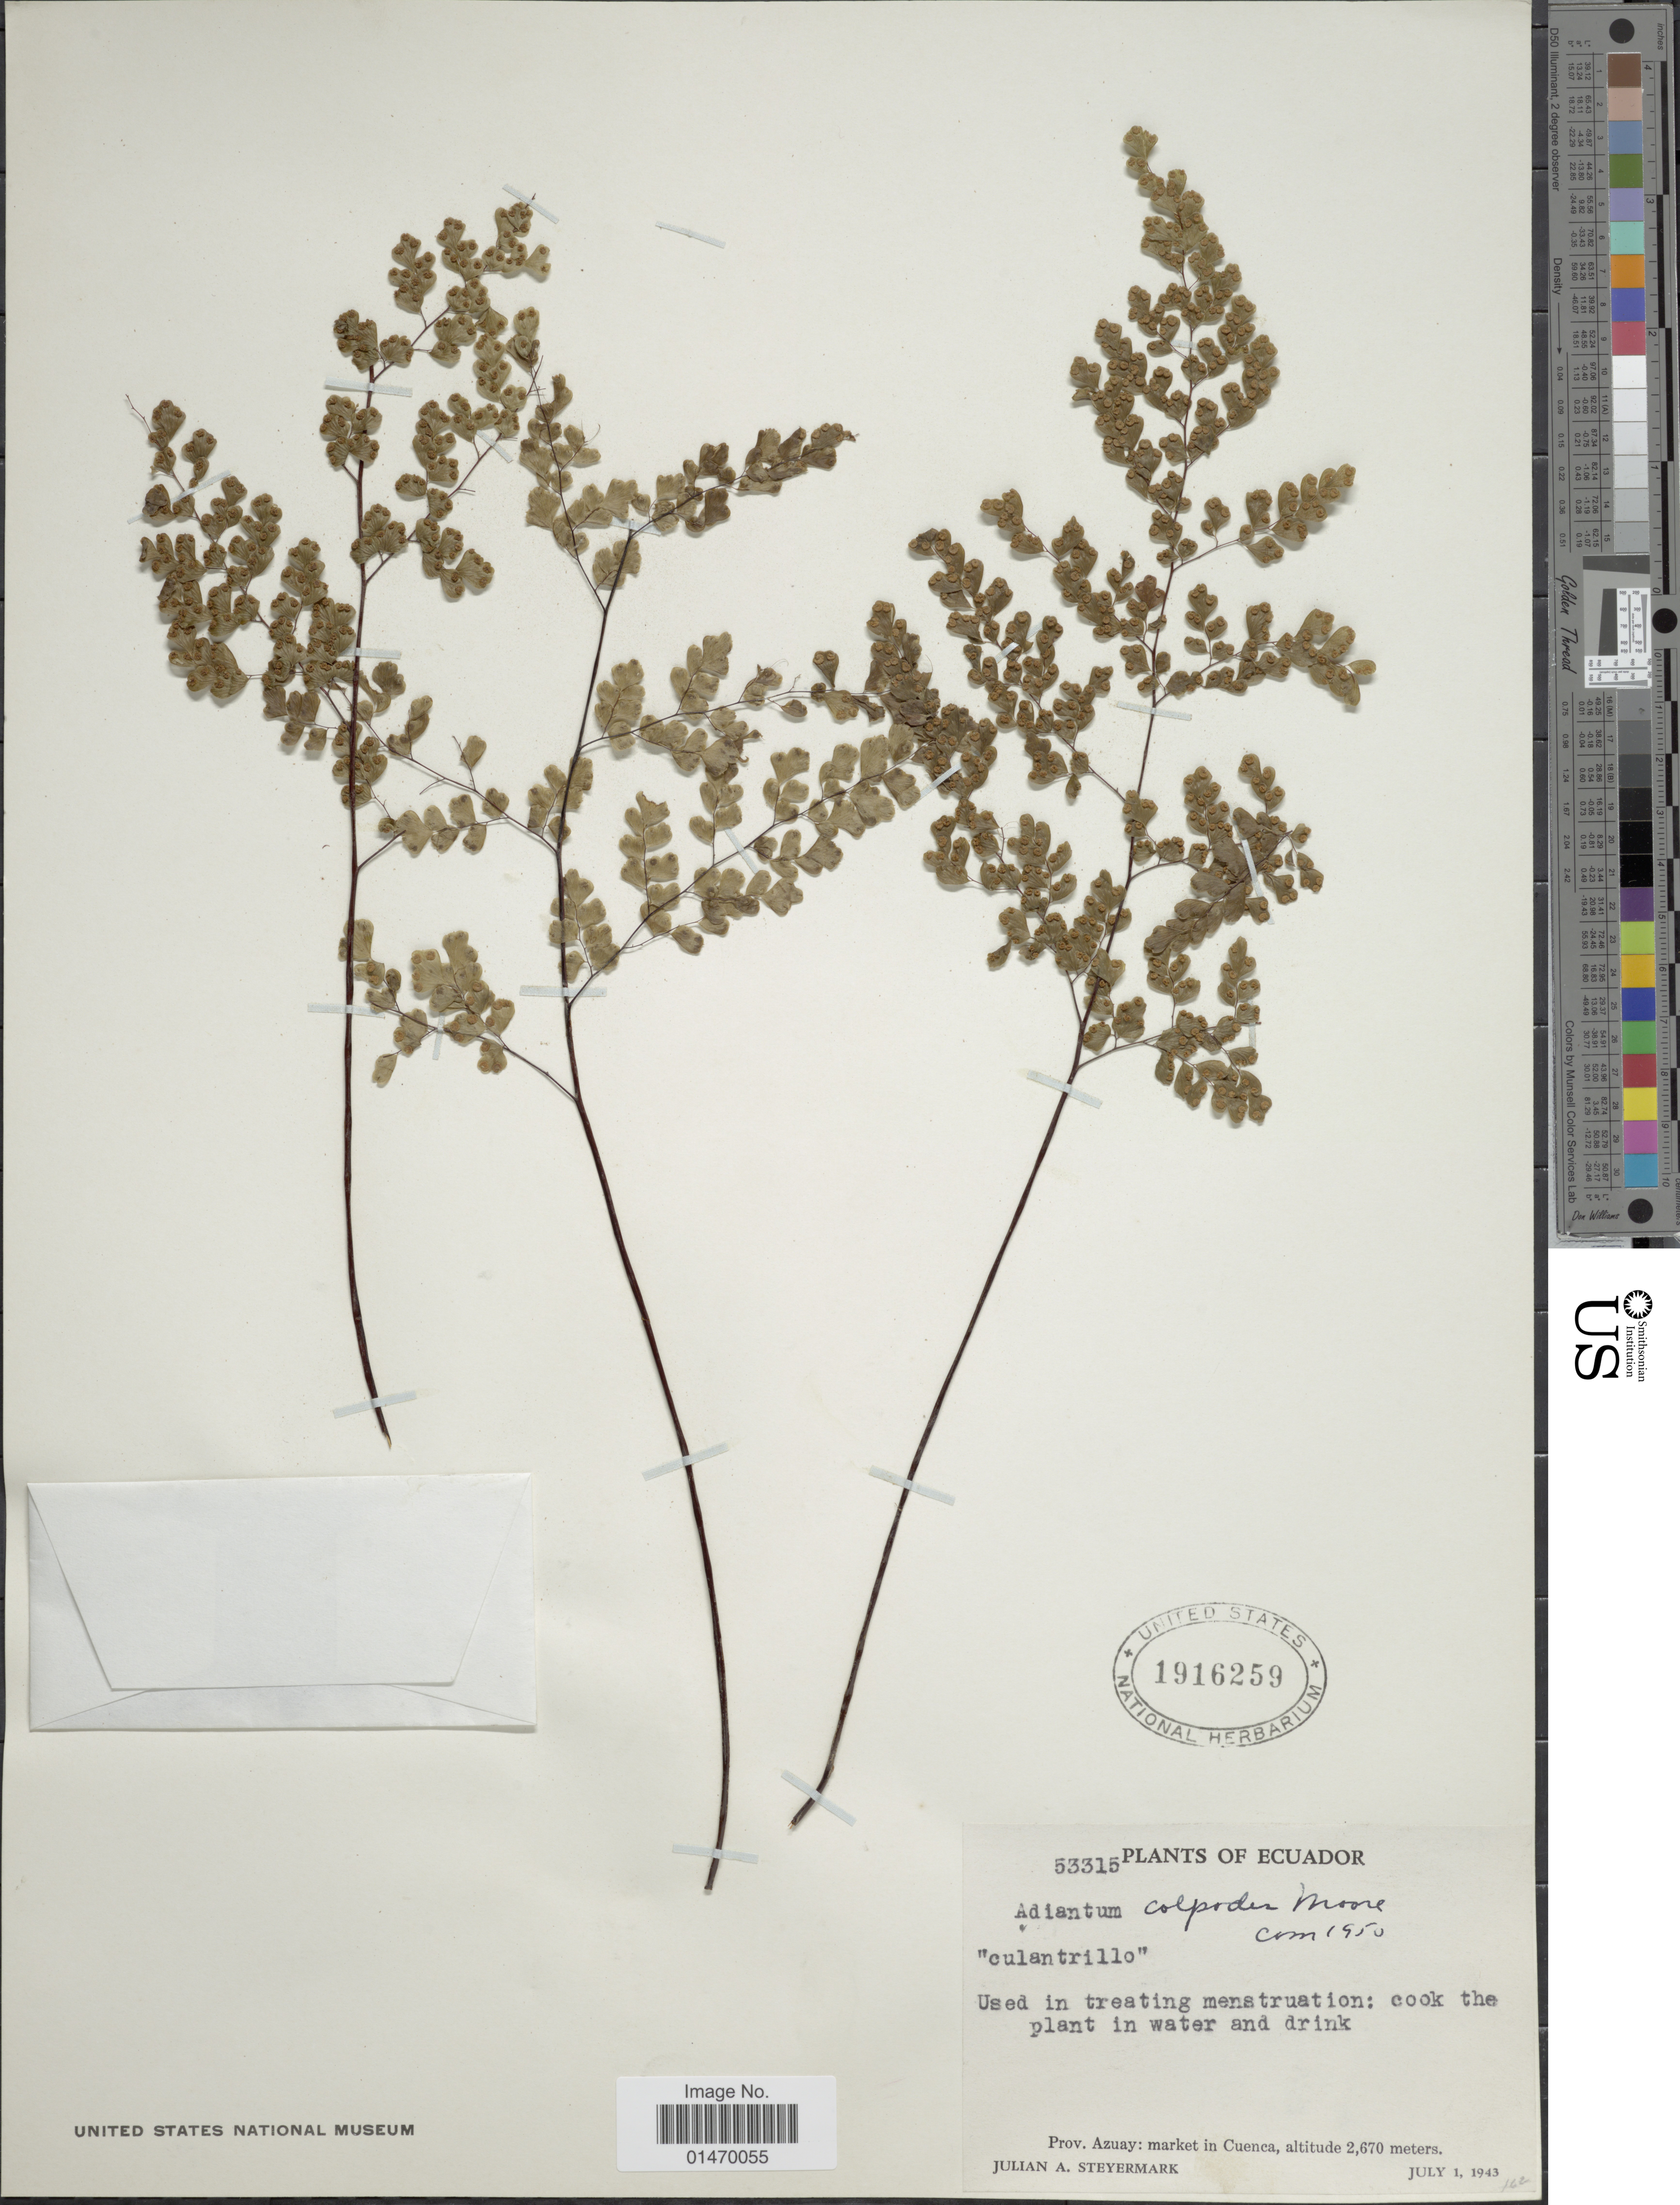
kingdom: Plantae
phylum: Tracheophyta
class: Polypodiopsida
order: Polypodiales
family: Pteridaceae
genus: Adiantum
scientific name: Adiantum colpodes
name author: T. Moore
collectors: J. Steyermark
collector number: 53315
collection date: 1943-07-01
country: Ecuador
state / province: Azuay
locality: Market in Cuenca.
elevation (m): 2670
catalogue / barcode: US 1916259